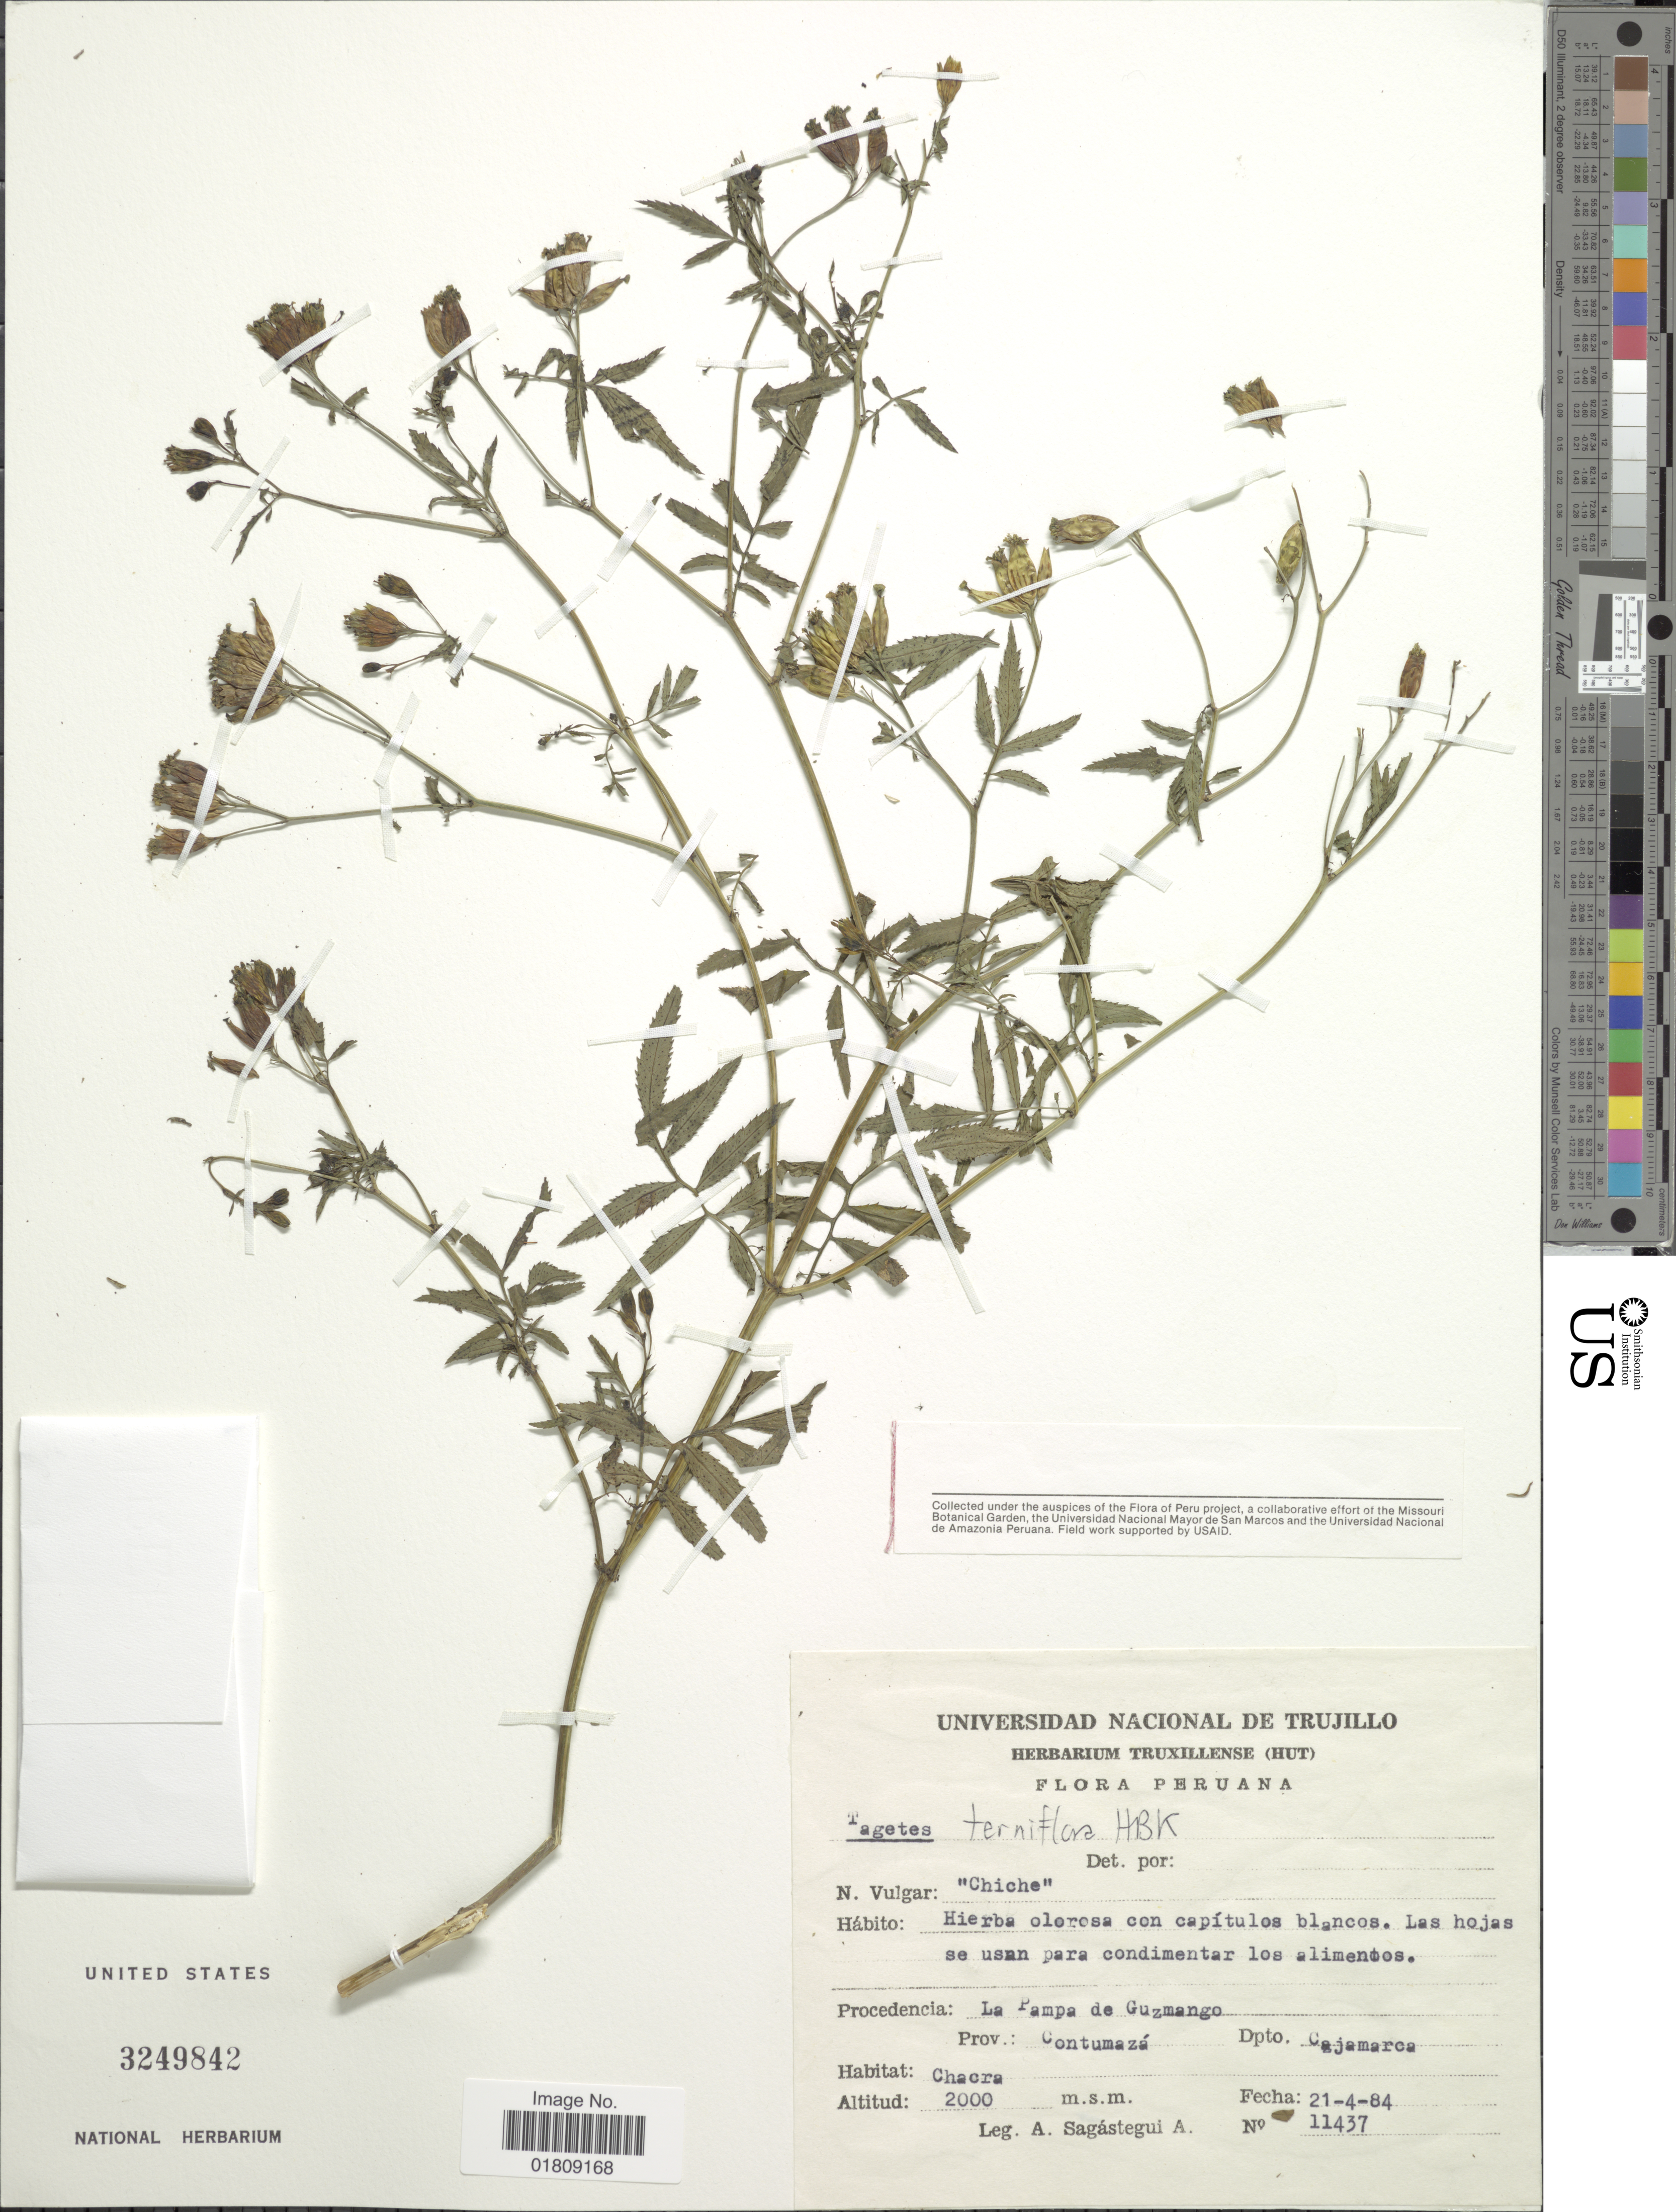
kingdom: Plantae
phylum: Tracheophyta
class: Magnoliopsida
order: Asterales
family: Asteraceae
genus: Tagetes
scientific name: Tagetes terniflora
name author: Kunth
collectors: A. Sagástegui A.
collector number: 11437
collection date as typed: Transcribed d/m/y: 21/4/84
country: Peru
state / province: Cajamarca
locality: La Pampa de Guzmango, Prov. Contumaza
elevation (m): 2000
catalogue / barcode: US 3249842